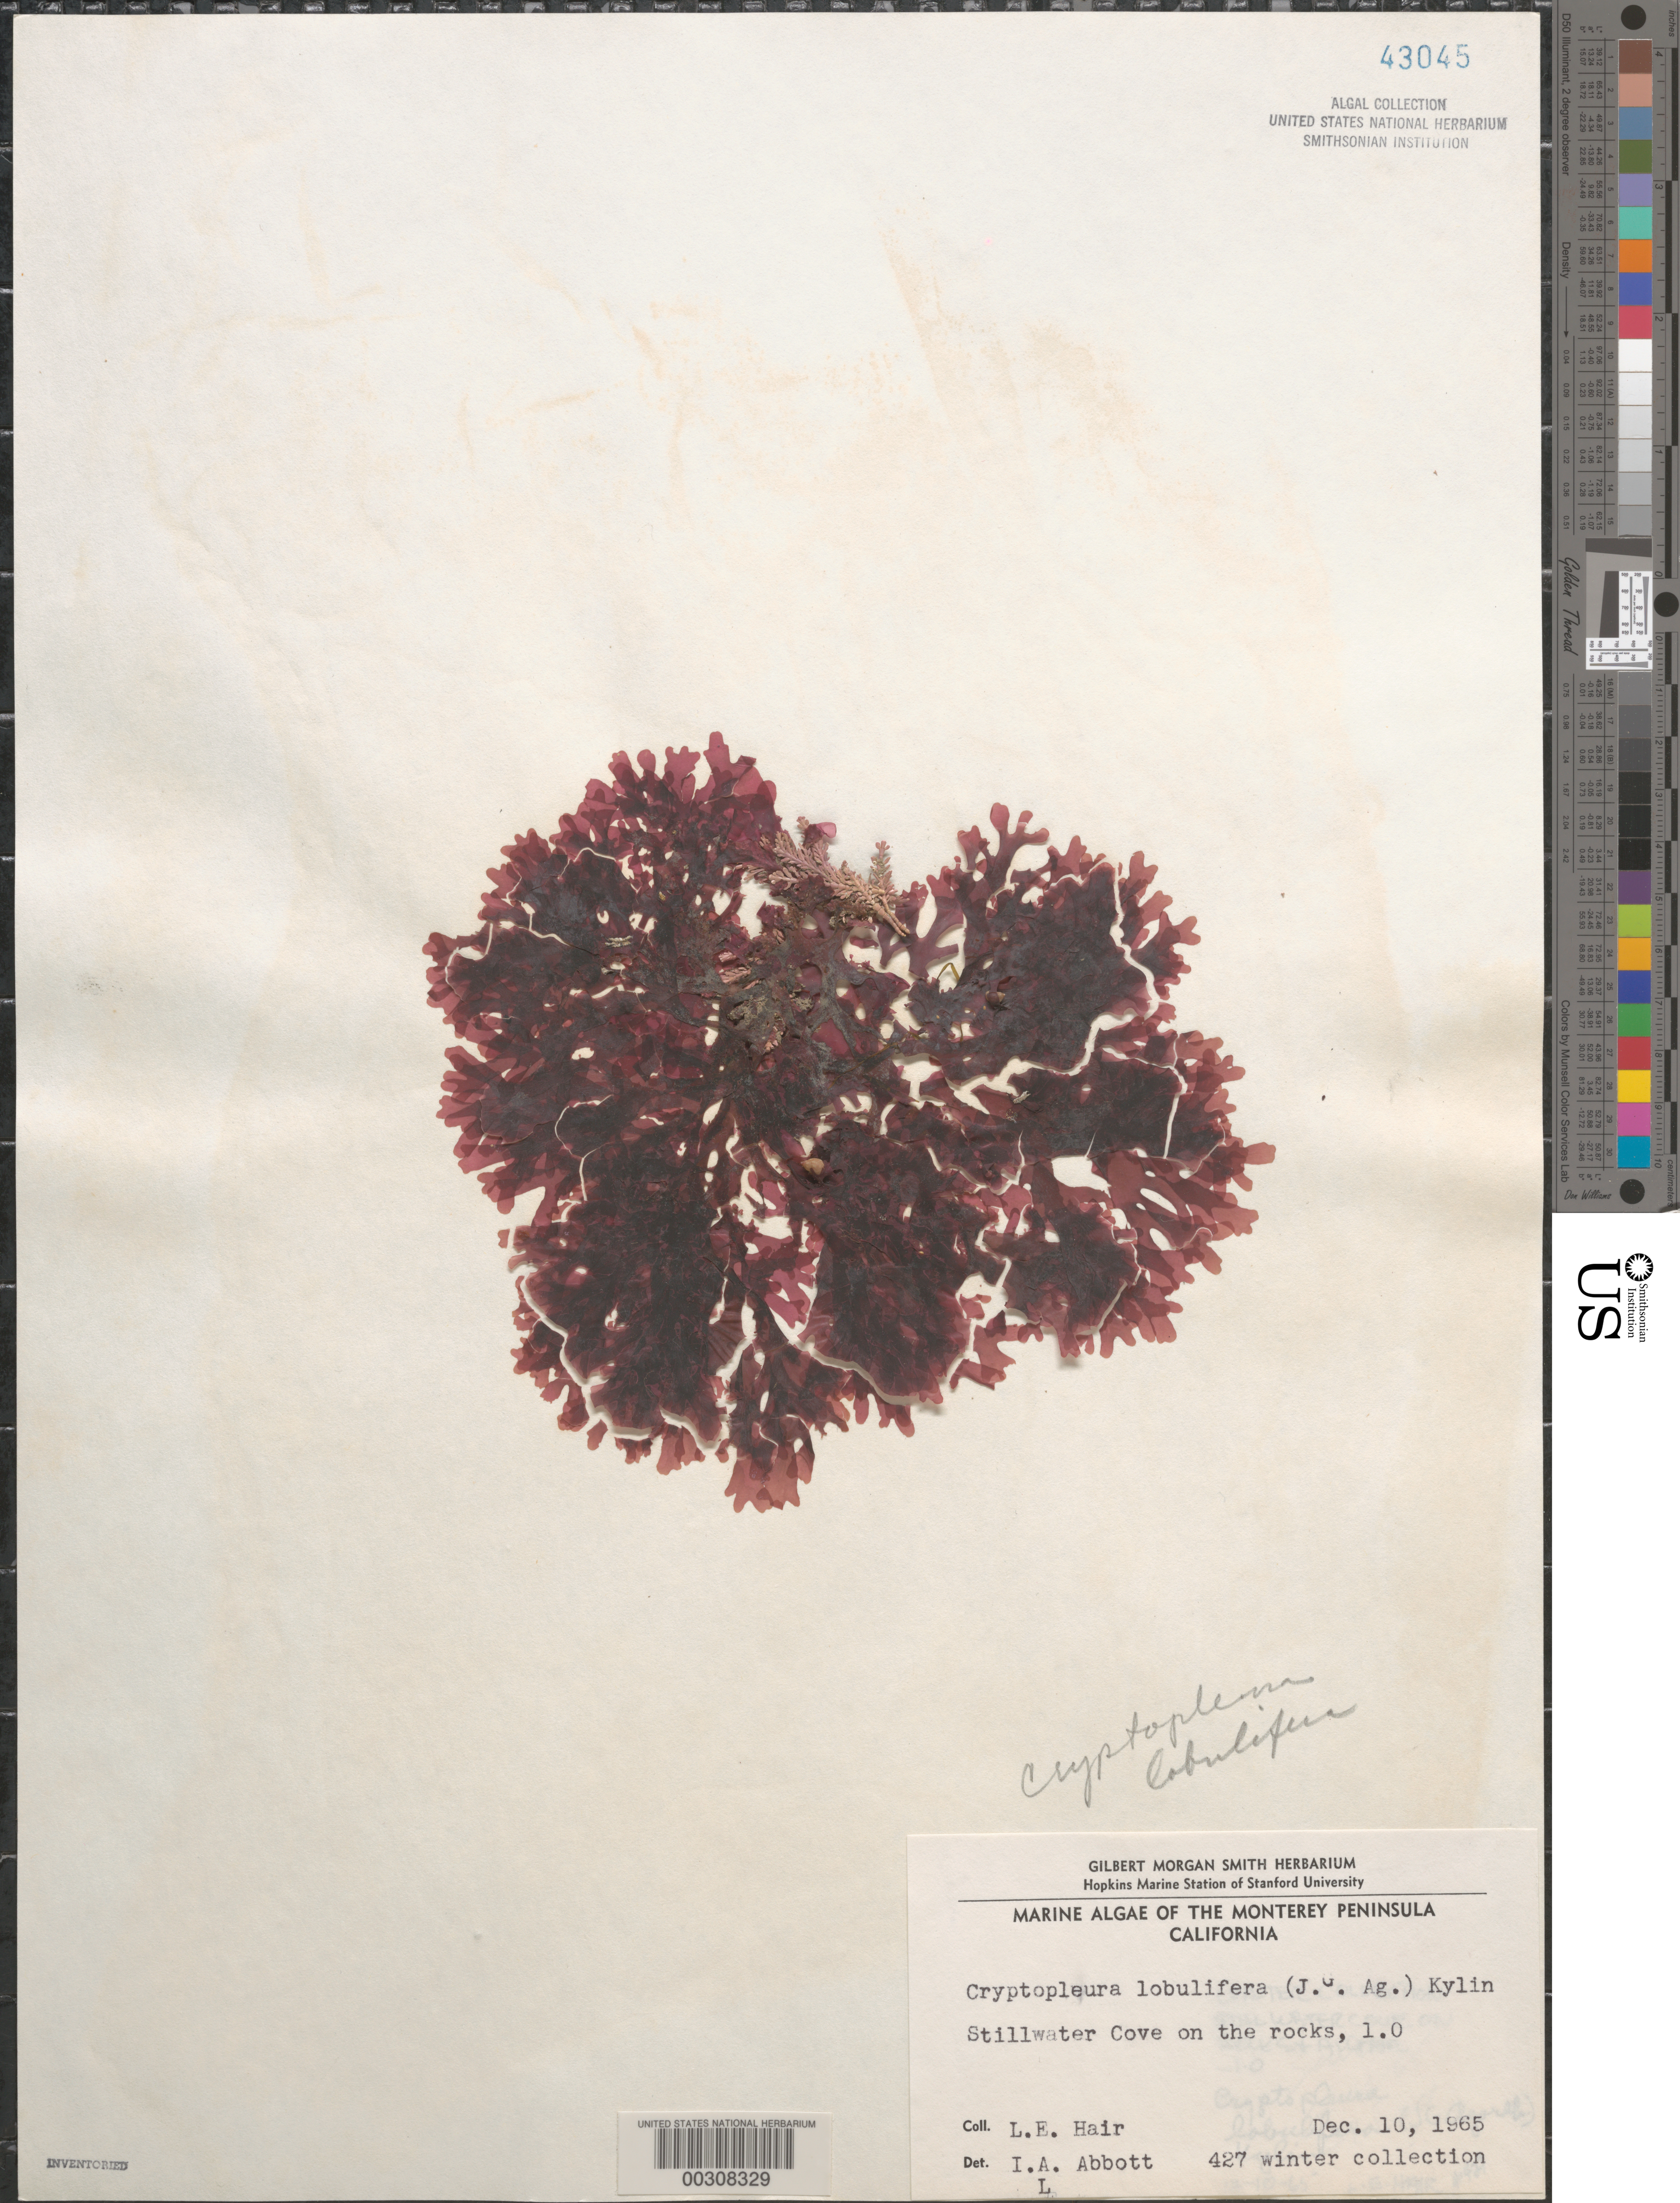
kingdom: Plantae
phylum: Rhodophyta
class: Florideophyceae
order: Ceramiales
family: Delesseriaceae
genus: Cryptopleura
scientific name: Cryptopleura lobulifera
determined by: Abbott, Isabella A.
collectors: L. Hair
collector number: Leh 427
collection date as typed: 10 Dec 1965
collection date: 1965-12-10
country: United States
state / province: California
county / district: Monterey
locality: Stillwater Cove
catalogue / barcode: US 43045